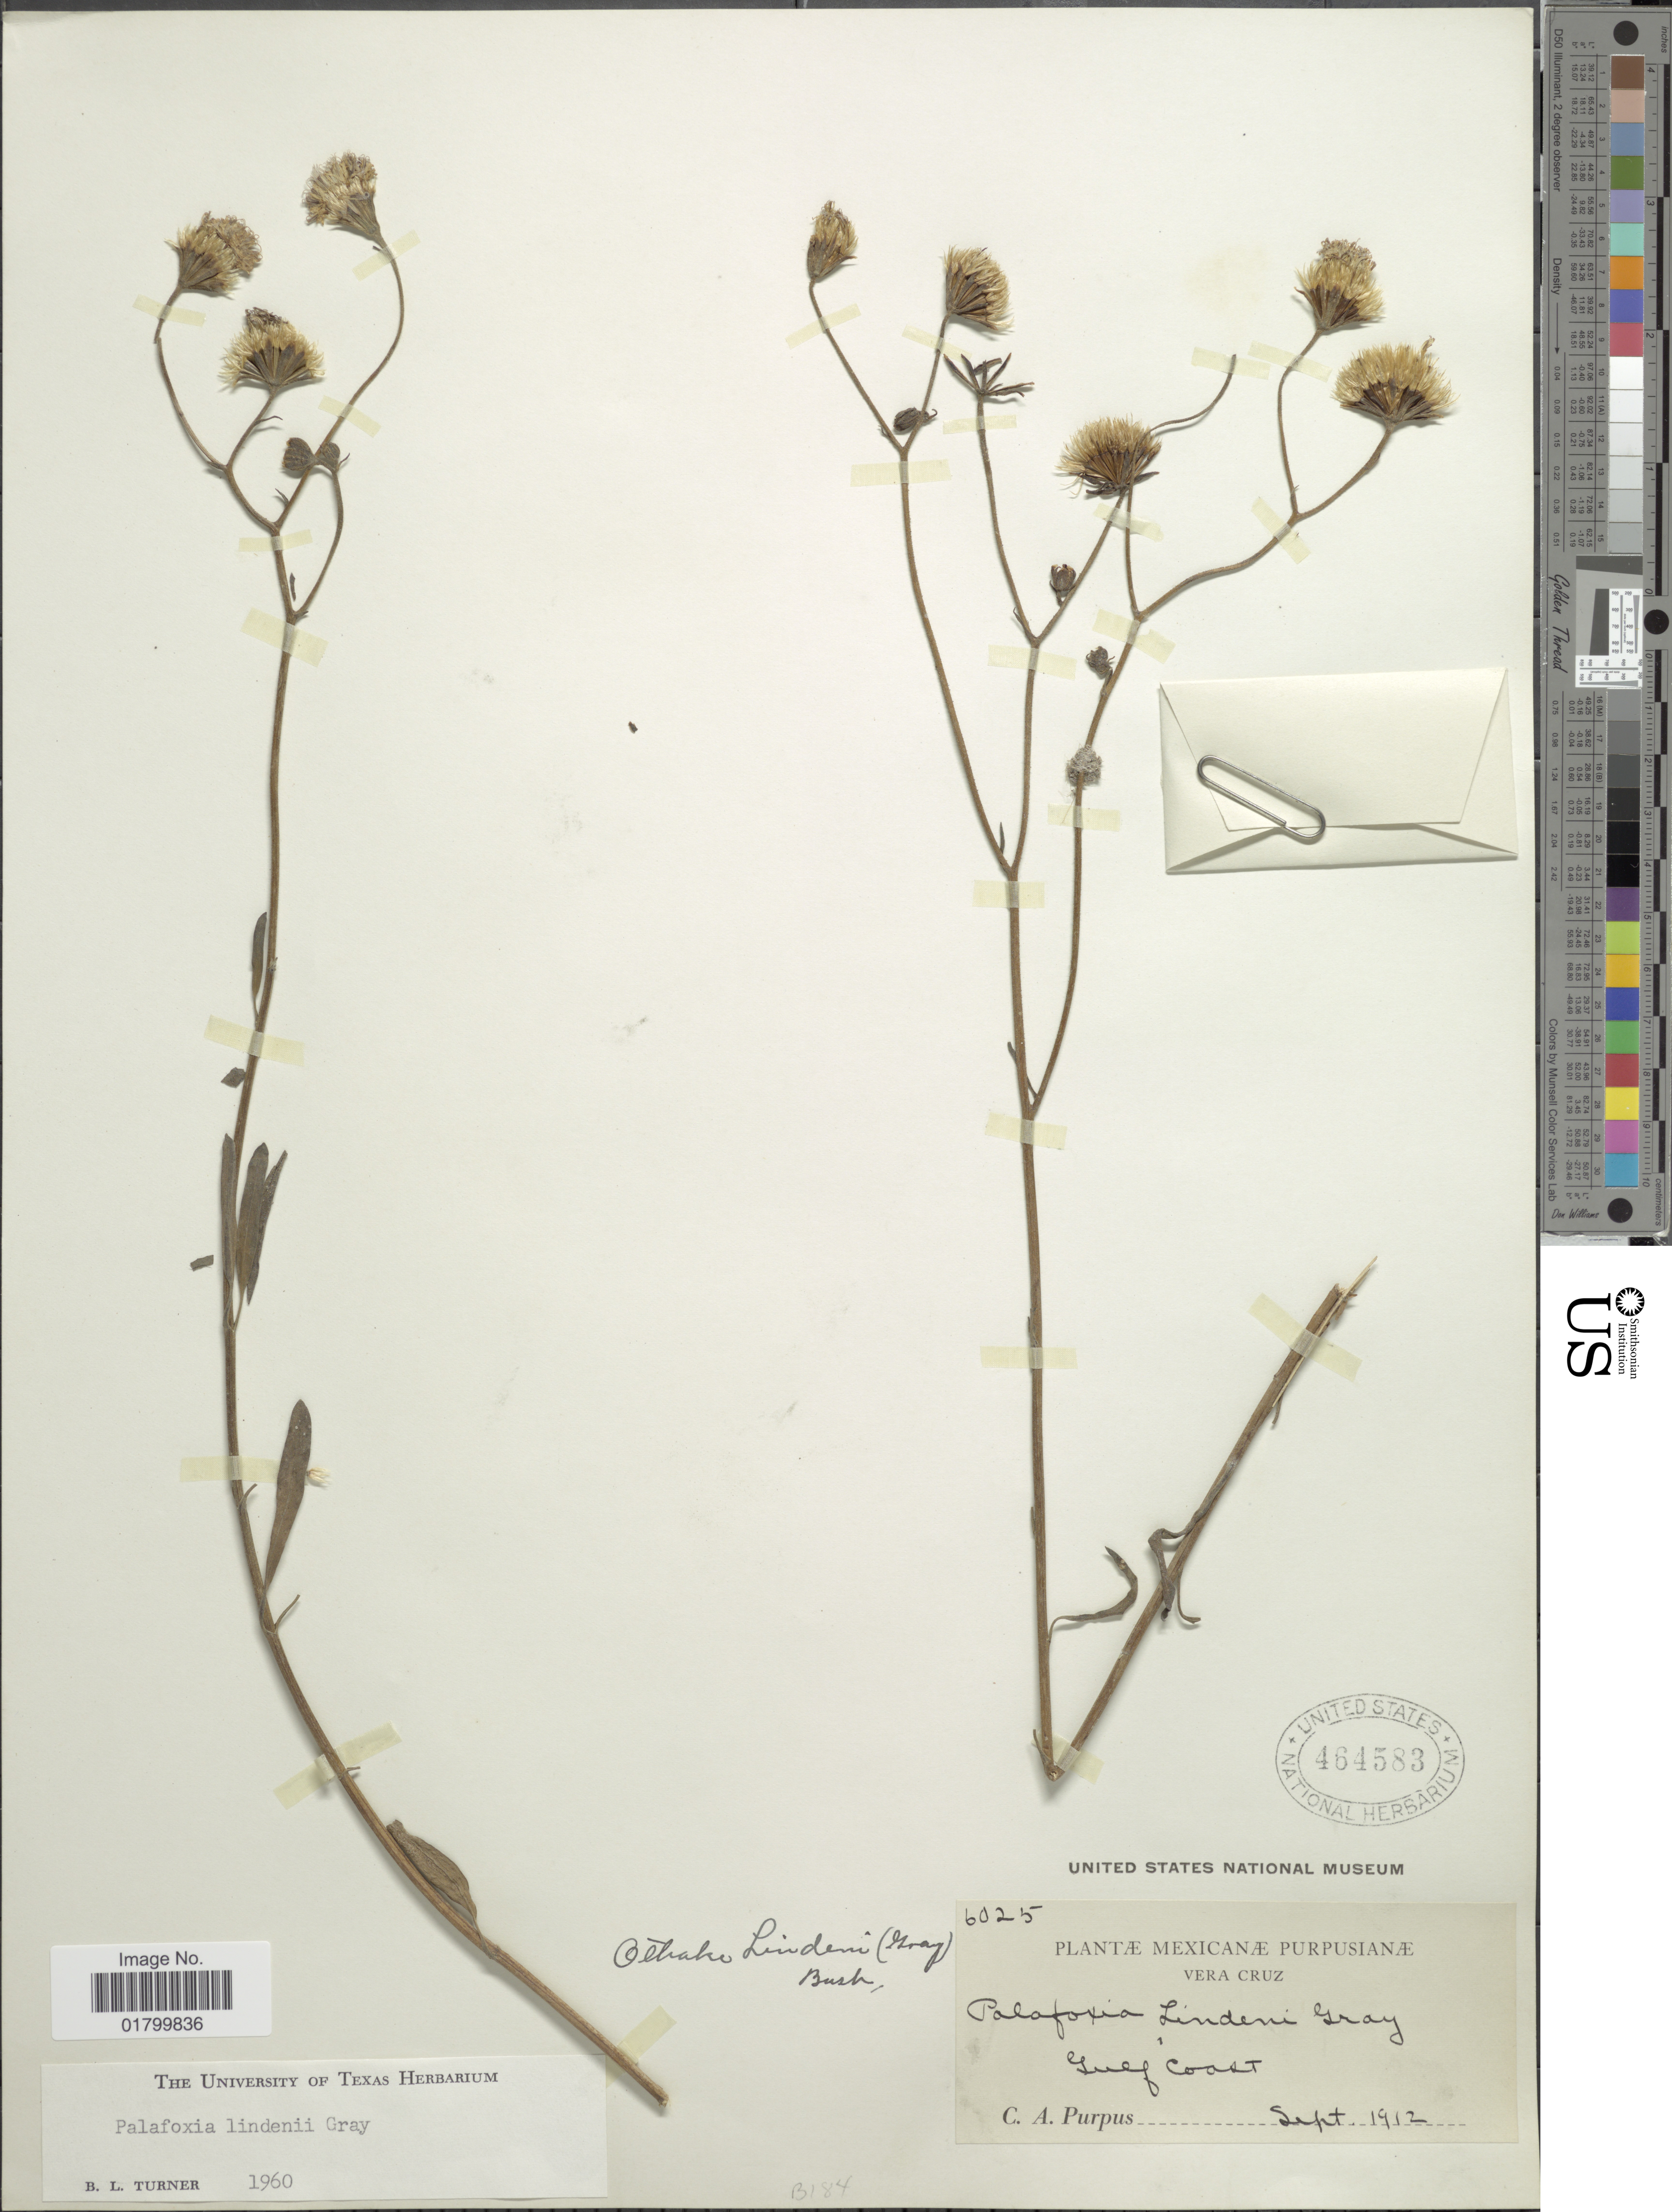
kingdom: Plantae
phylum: Tracheophyta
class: Magnoliopsida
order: Asterales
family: Asteraceae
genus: Palafoxia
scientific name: Palafoxia lindenii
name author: A. Gray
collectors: C. A. Purpus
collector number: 6025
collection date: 1912-09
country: Mexico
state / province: Veracruz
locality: Vera CRuz, Gulf Coast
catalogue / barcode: US 464583